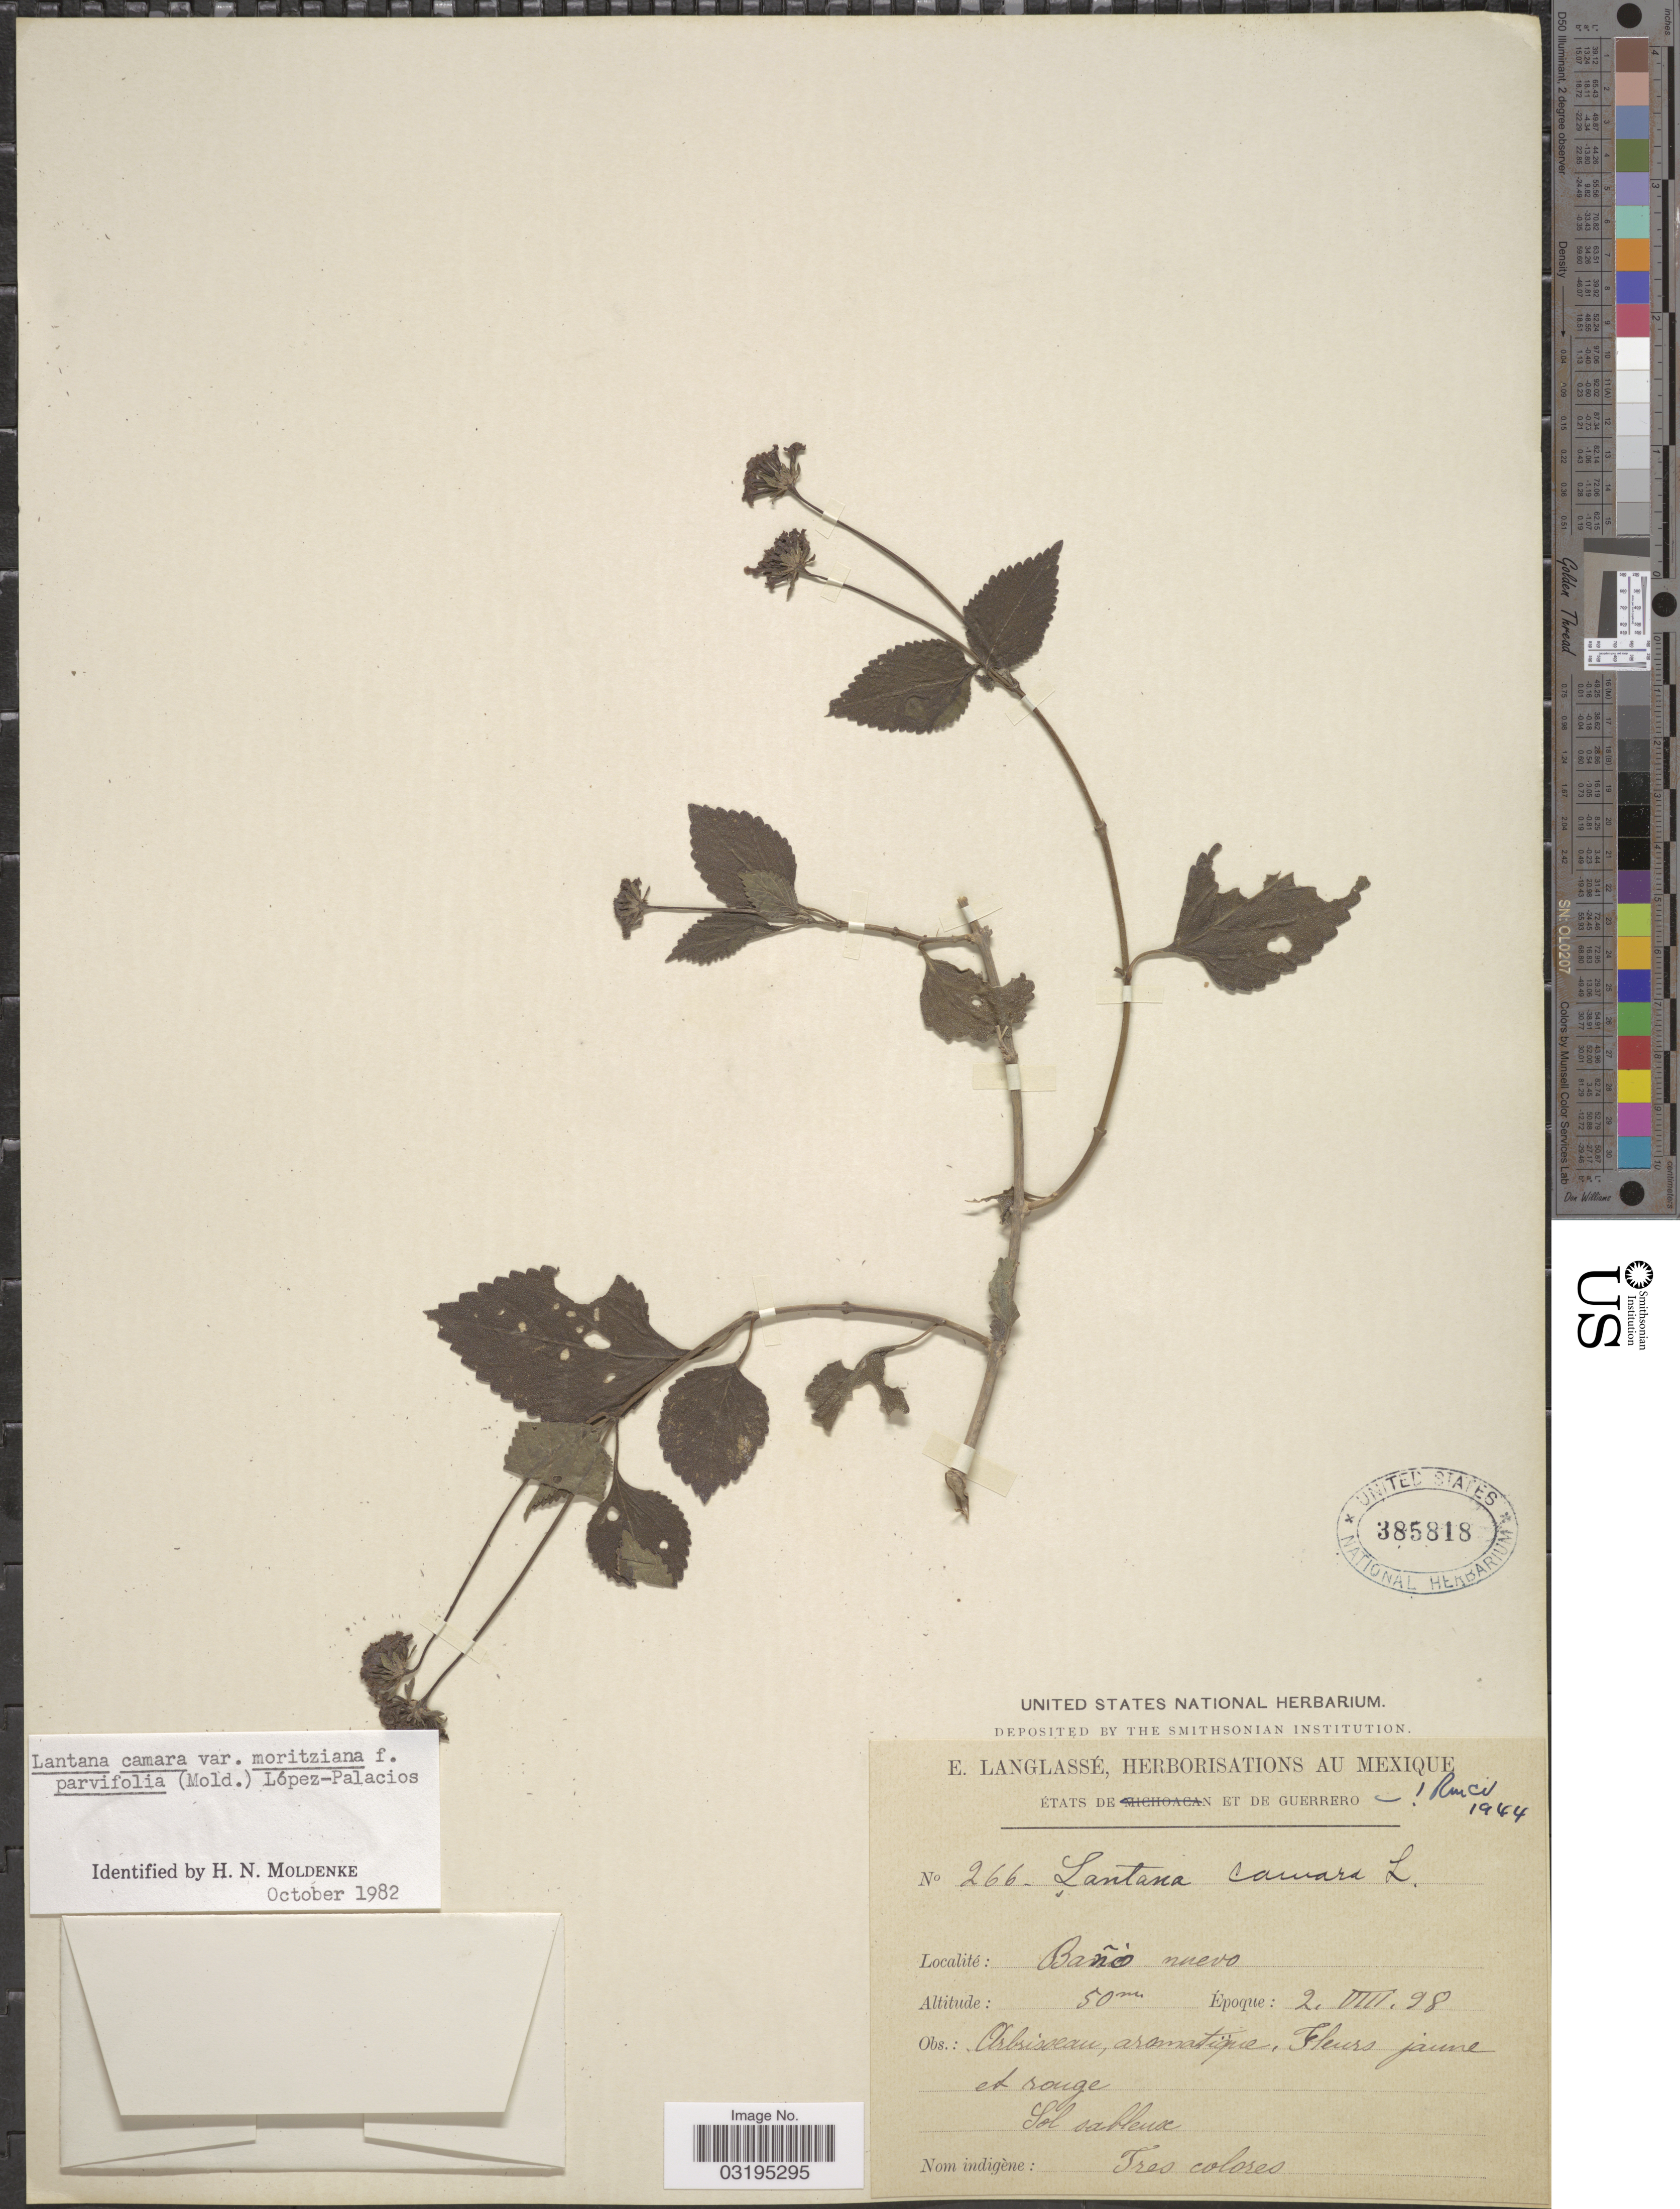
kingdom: Plantae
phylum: Tracheophyta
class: Magnoliopsida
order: Lamiales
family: Verbenaceae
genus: Lantana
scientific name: Lantana camara f. parvifolia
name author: Moldenke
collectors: E. Langlassé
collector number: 266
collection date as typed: Transcribed d/m/y: 2/8/98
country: Mexico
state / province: Guerrero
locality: Baño nuevo.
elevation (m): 50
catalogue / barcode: US 385818